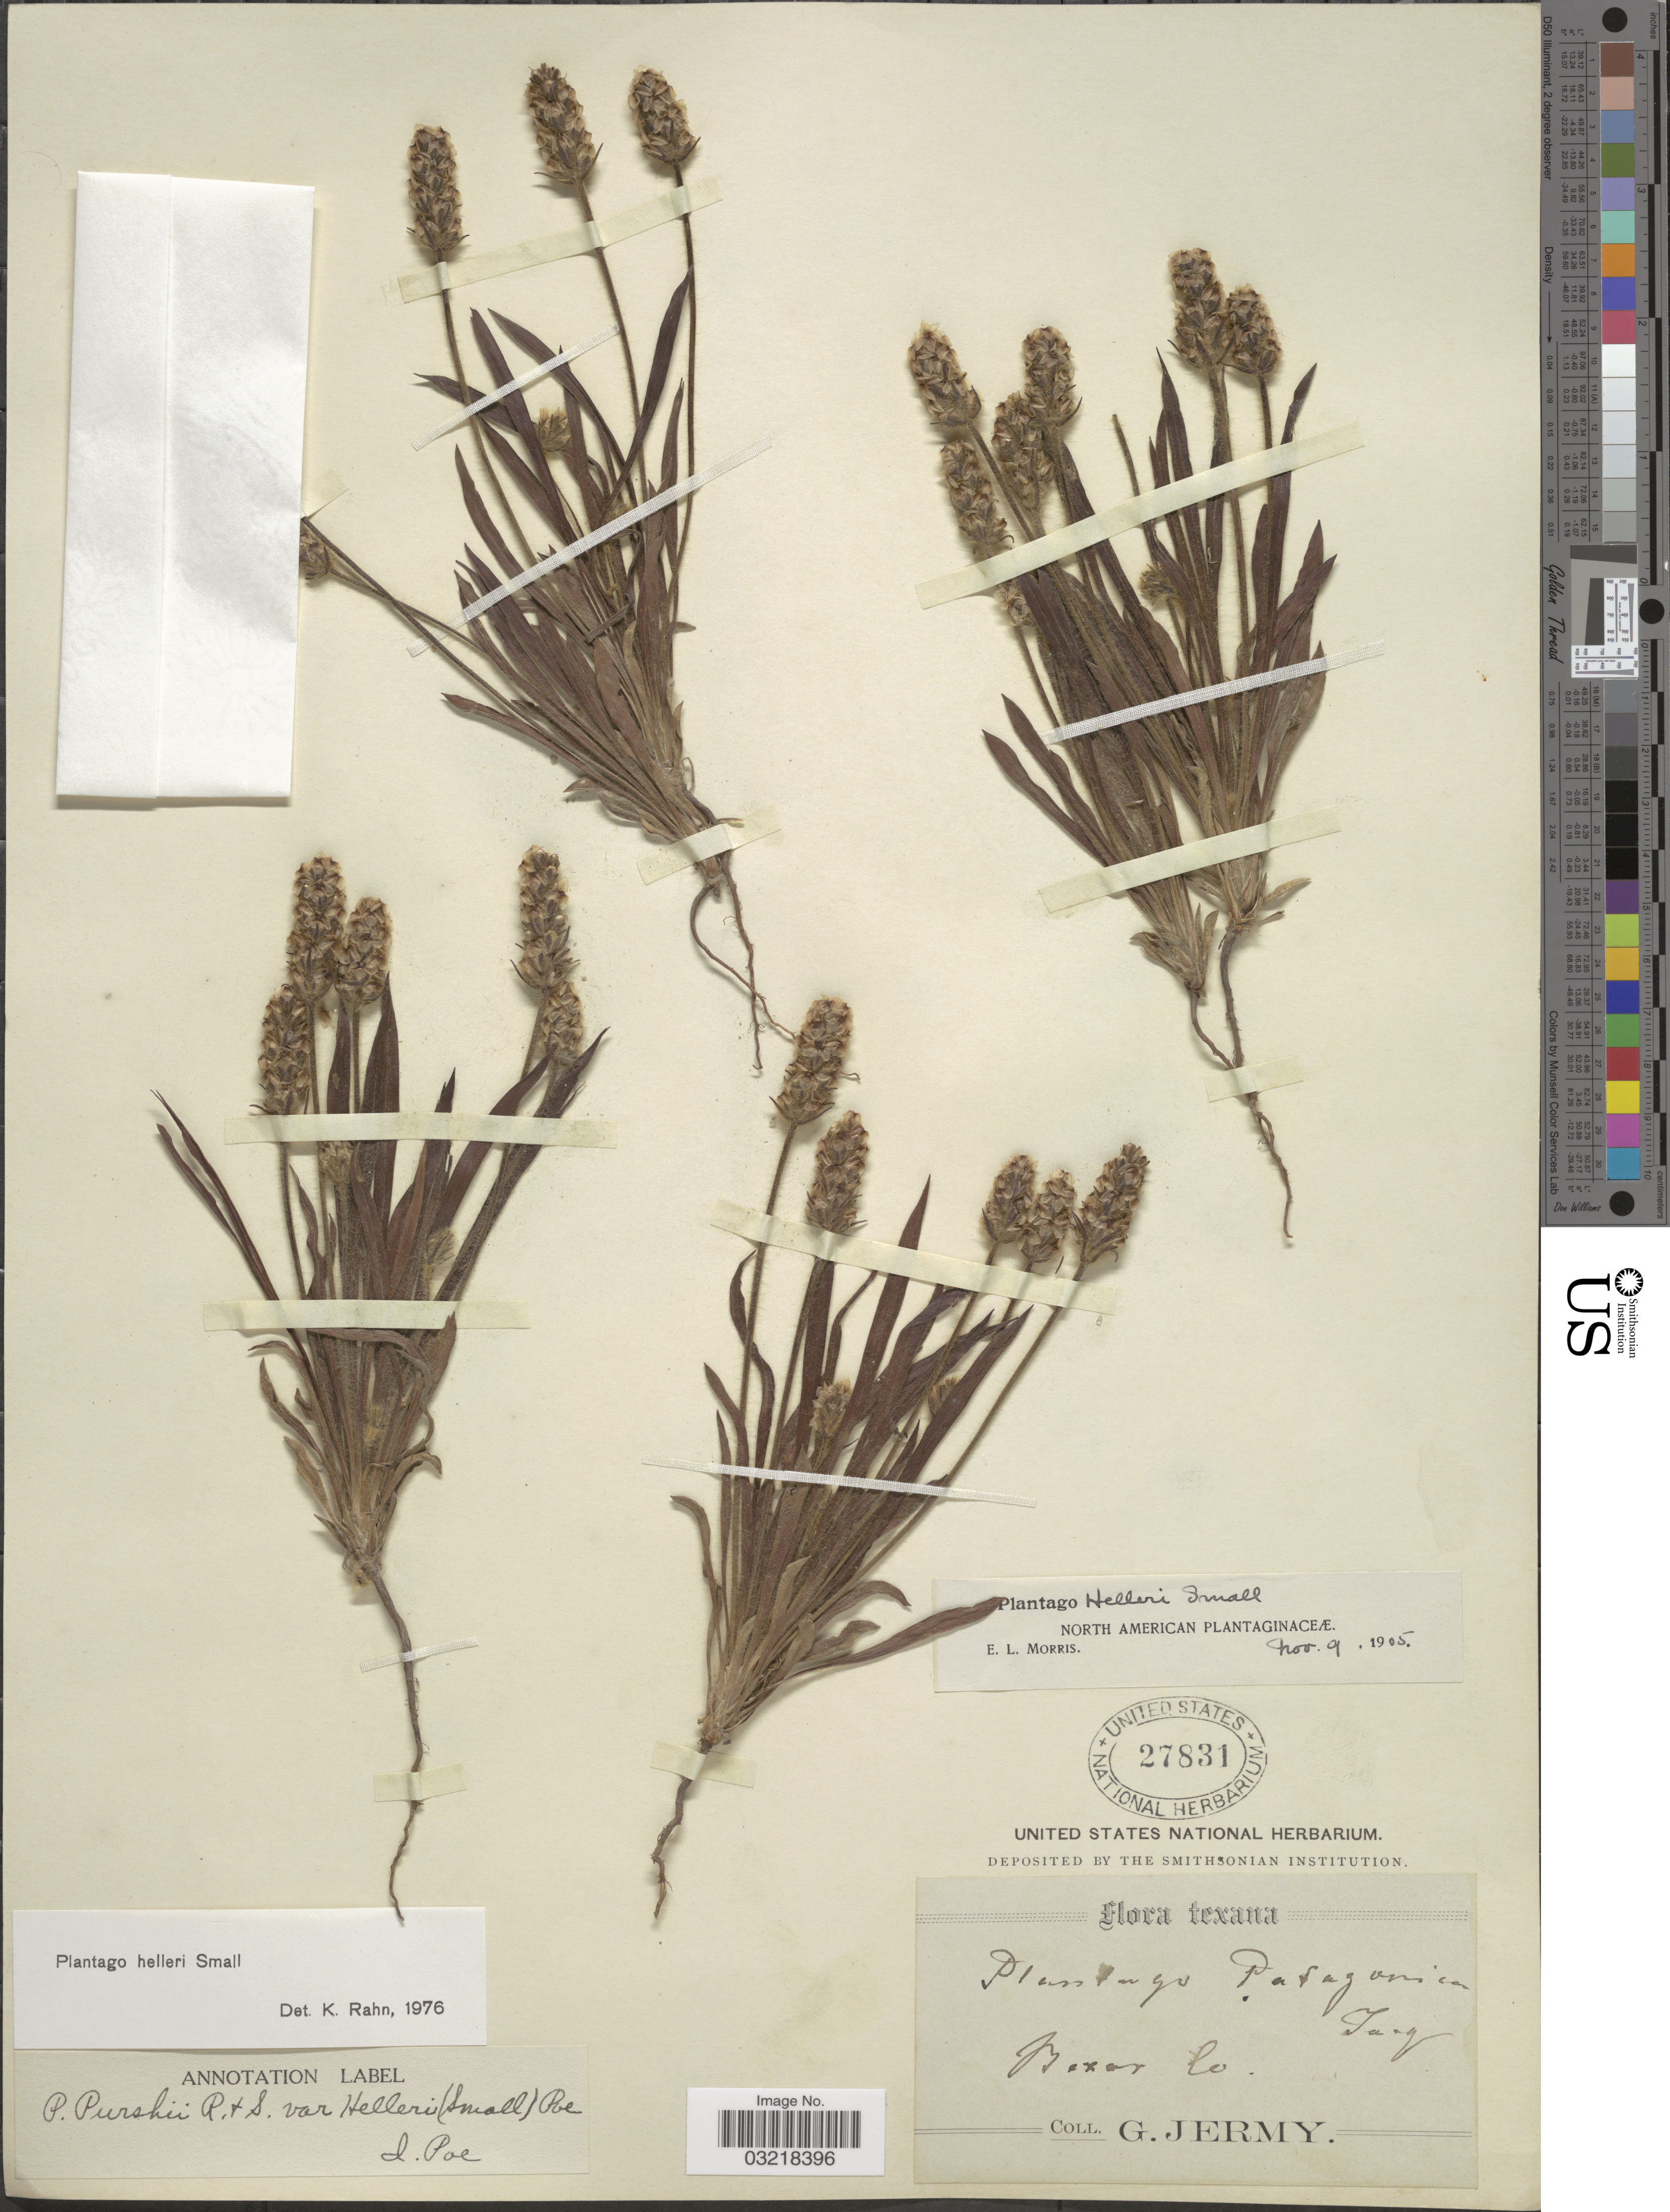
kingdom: Plantae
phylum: Tracheophyta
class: Magnoliopsida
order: Lamiales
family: Plantaginaceae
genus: Plantago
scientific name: Plantago helleri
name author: Small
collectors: G. Jermy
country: United States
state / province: Texas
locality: Bexar Co.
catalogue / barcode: US 27831